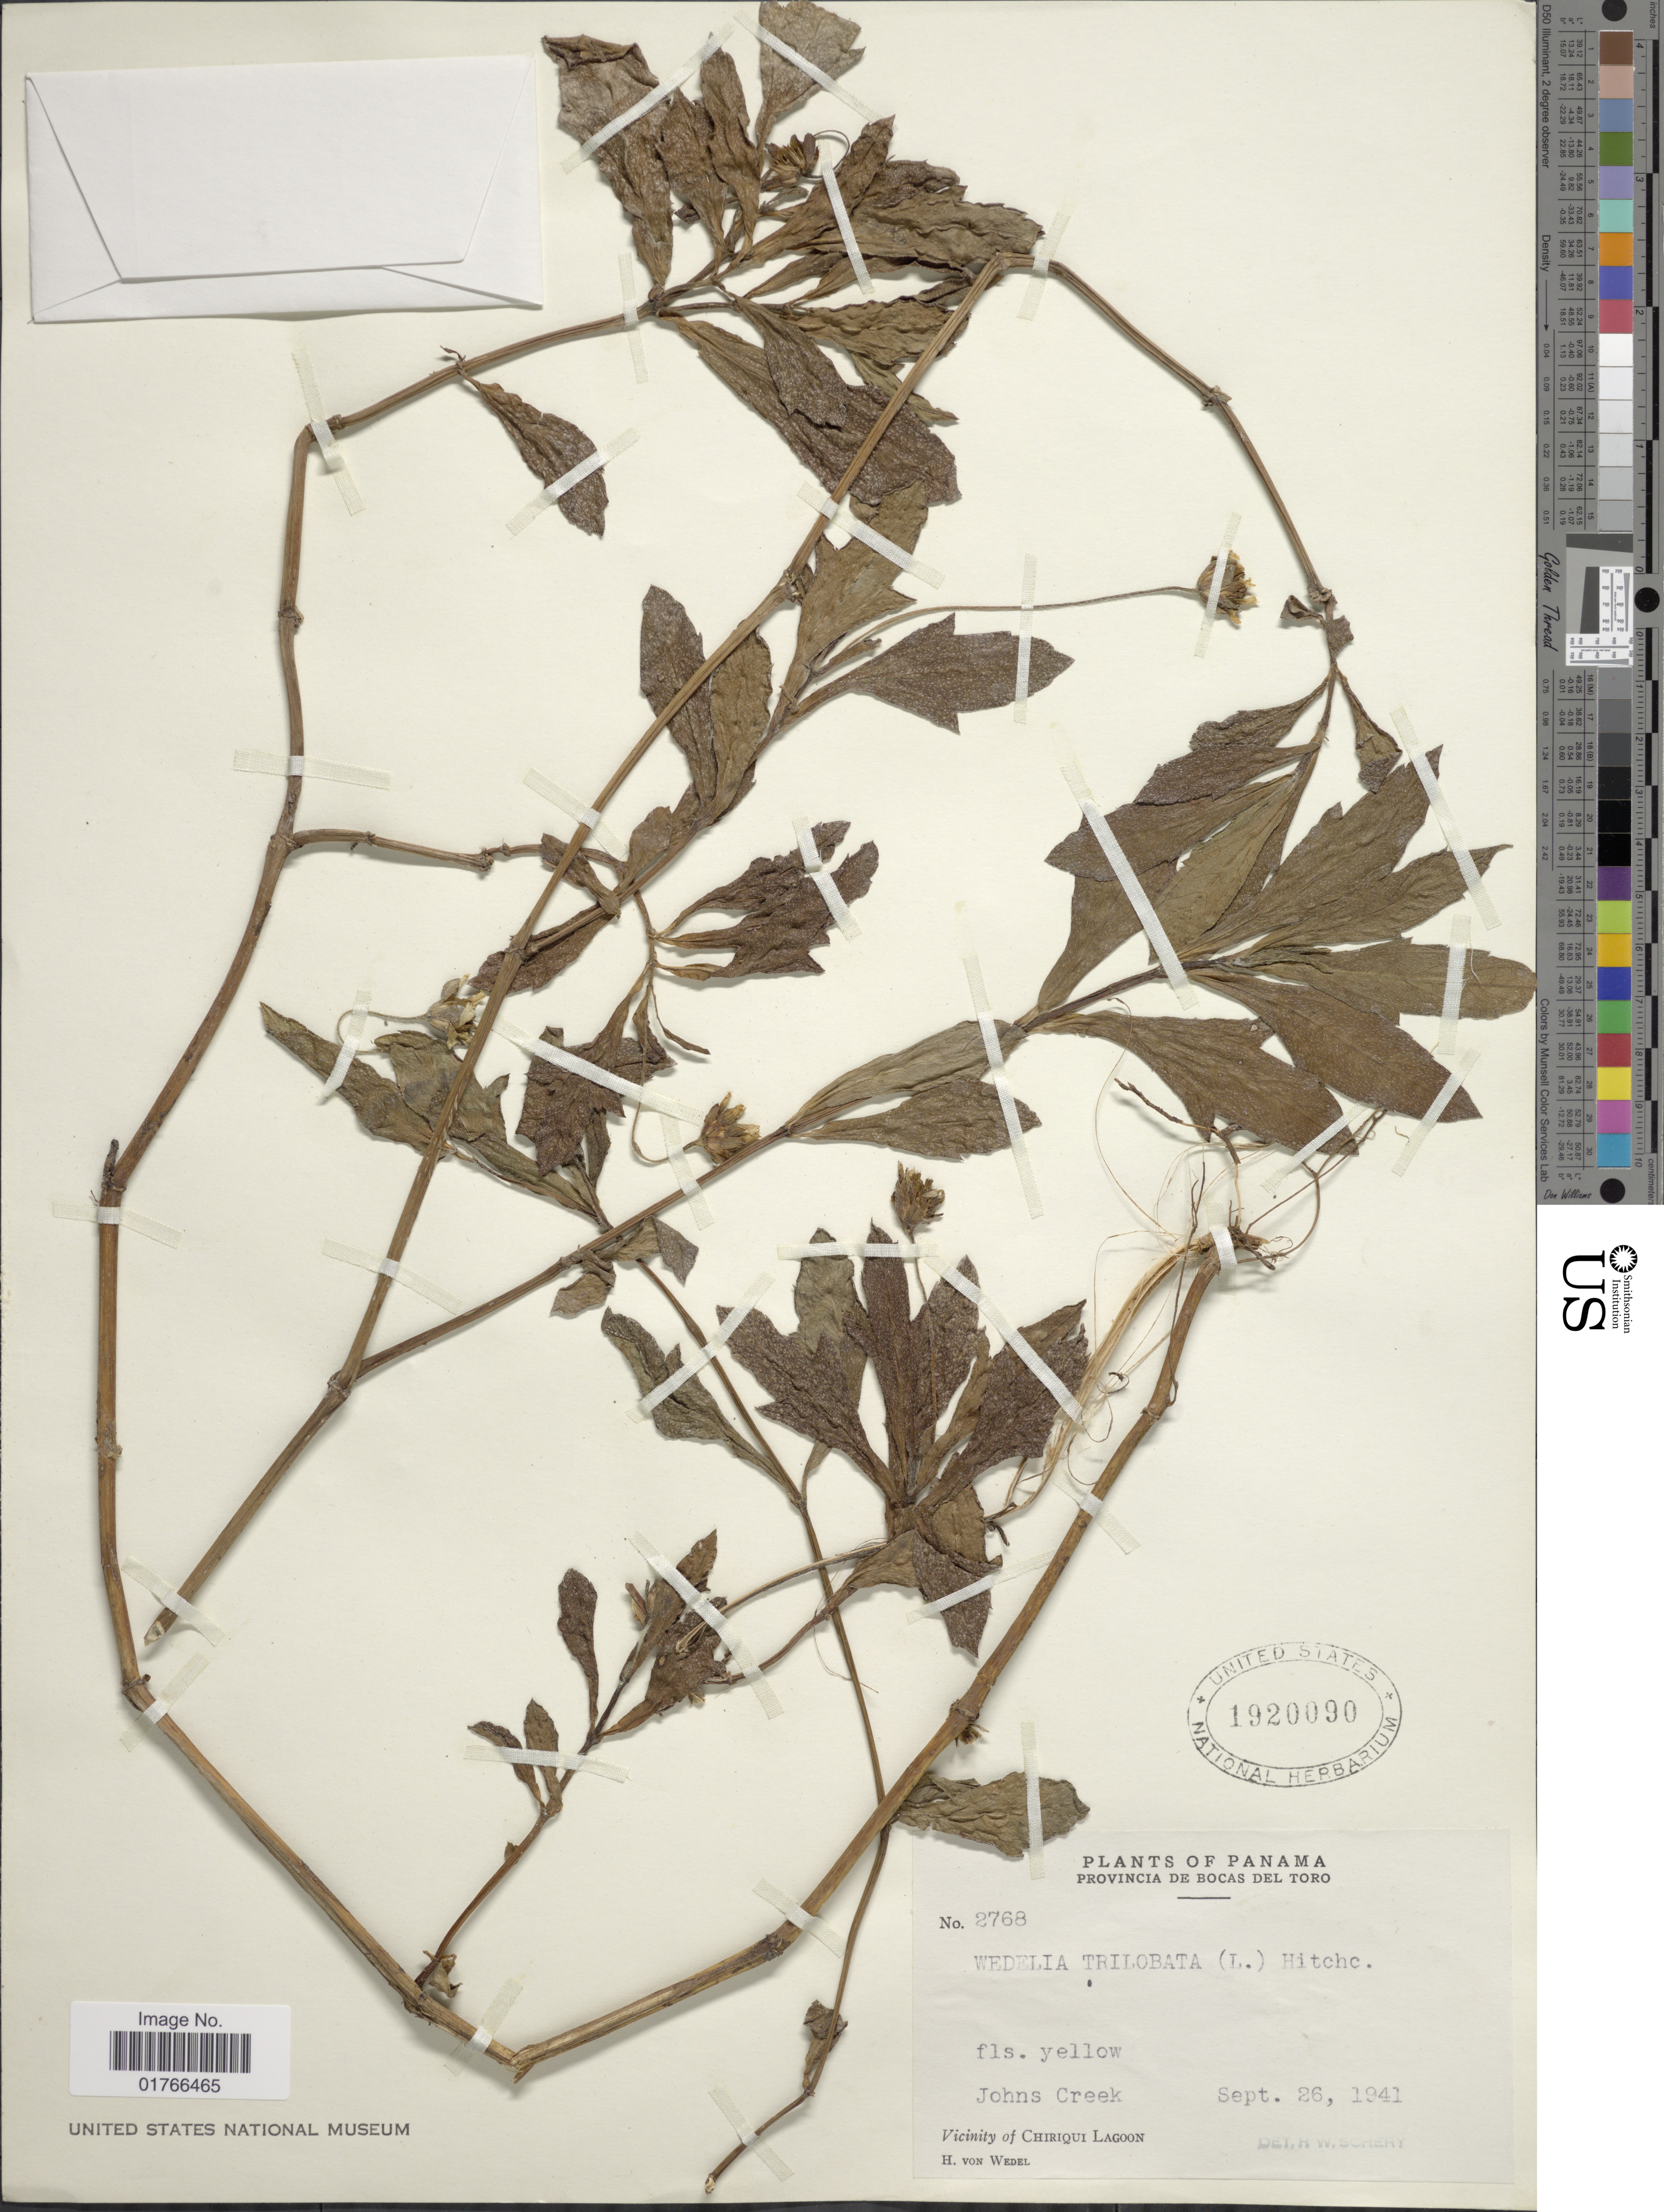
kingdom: Plantae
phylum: Tracheophyta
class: Magnoliopsida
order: Asterales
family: Asteraceae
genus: Sphagneticola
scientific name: Sphagneticola trilobata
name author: (L.) Pruski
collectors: H. von Wedel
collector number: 2768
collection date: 1941-09-26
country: Panama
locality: Provincia de Boas del Toro, Johns Creek, Vicinity of Chiriqui Lagoon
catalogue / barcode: US 1920090